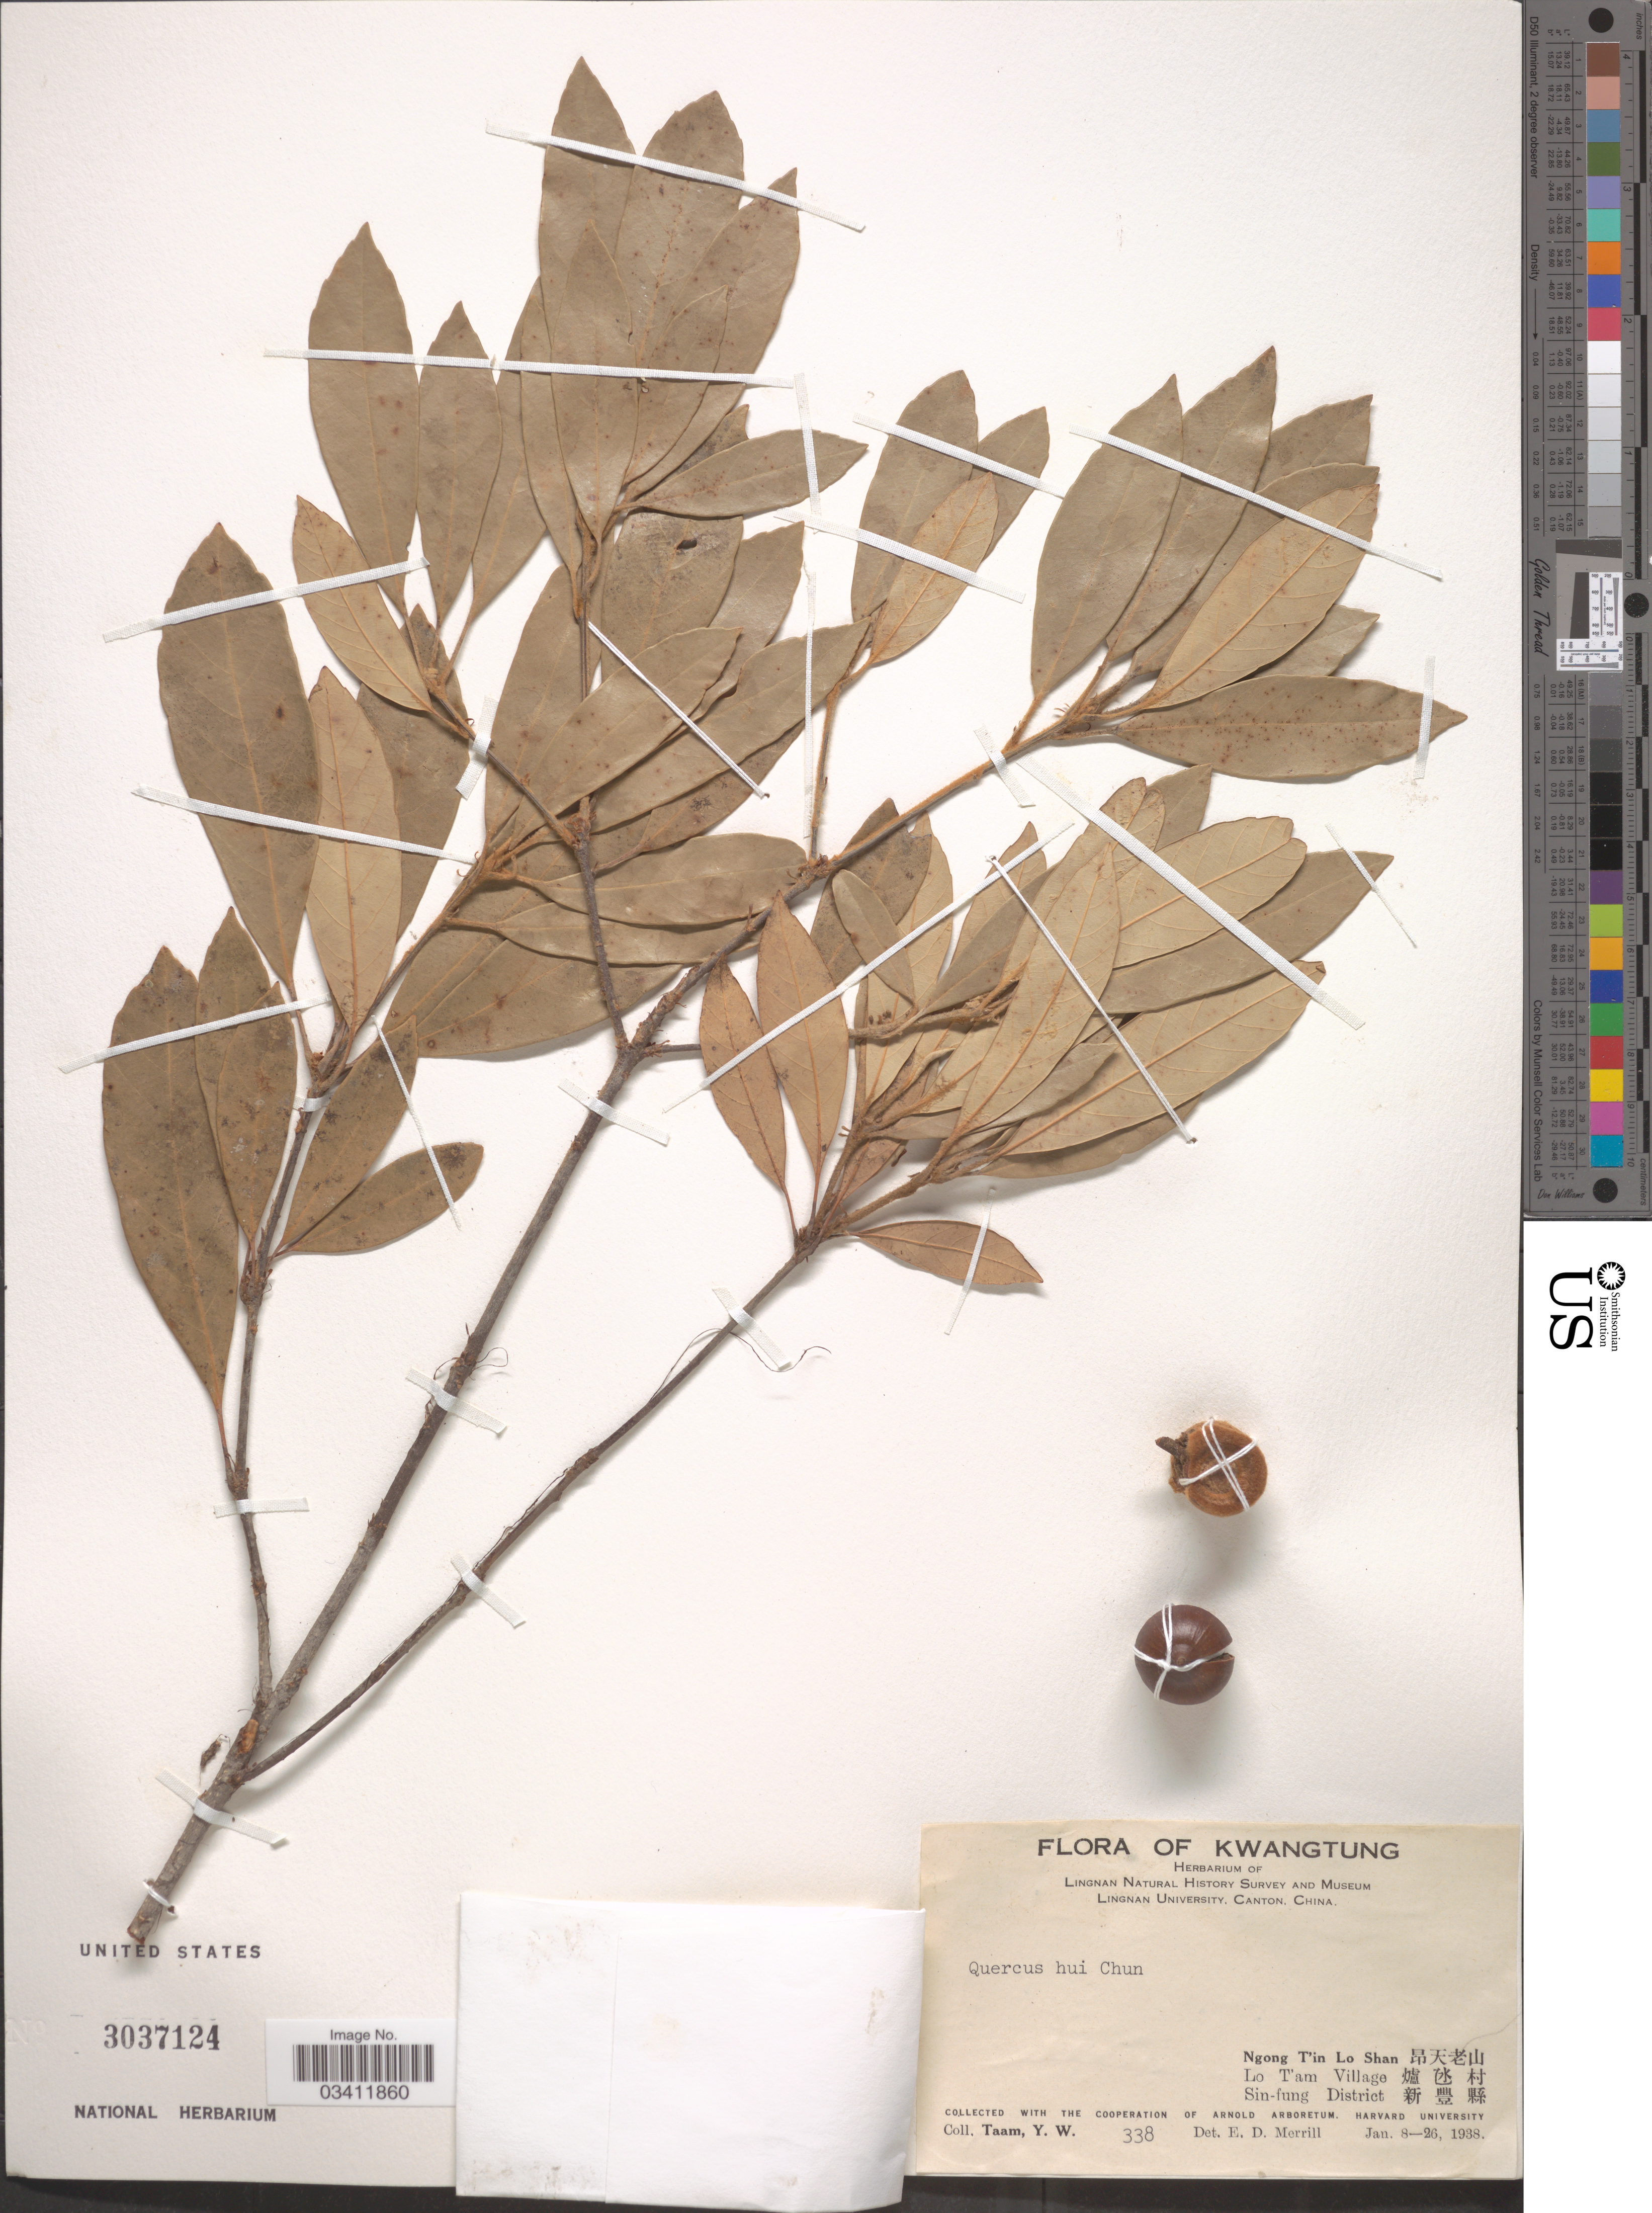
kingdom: Plantae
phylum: Tracheophyta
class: Magnoliopsida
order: Fagales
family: Fagaceae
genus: Quercus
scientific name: Quercus hui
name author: Chun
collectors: Y. W. Taam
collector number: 338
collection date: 1938-01-08/1938-01-26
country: China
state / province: Guangdong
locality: Kwatung.Ngong T'in Lo Shan Lo T'am Village Sin-fung District .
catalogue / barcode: US 3037124